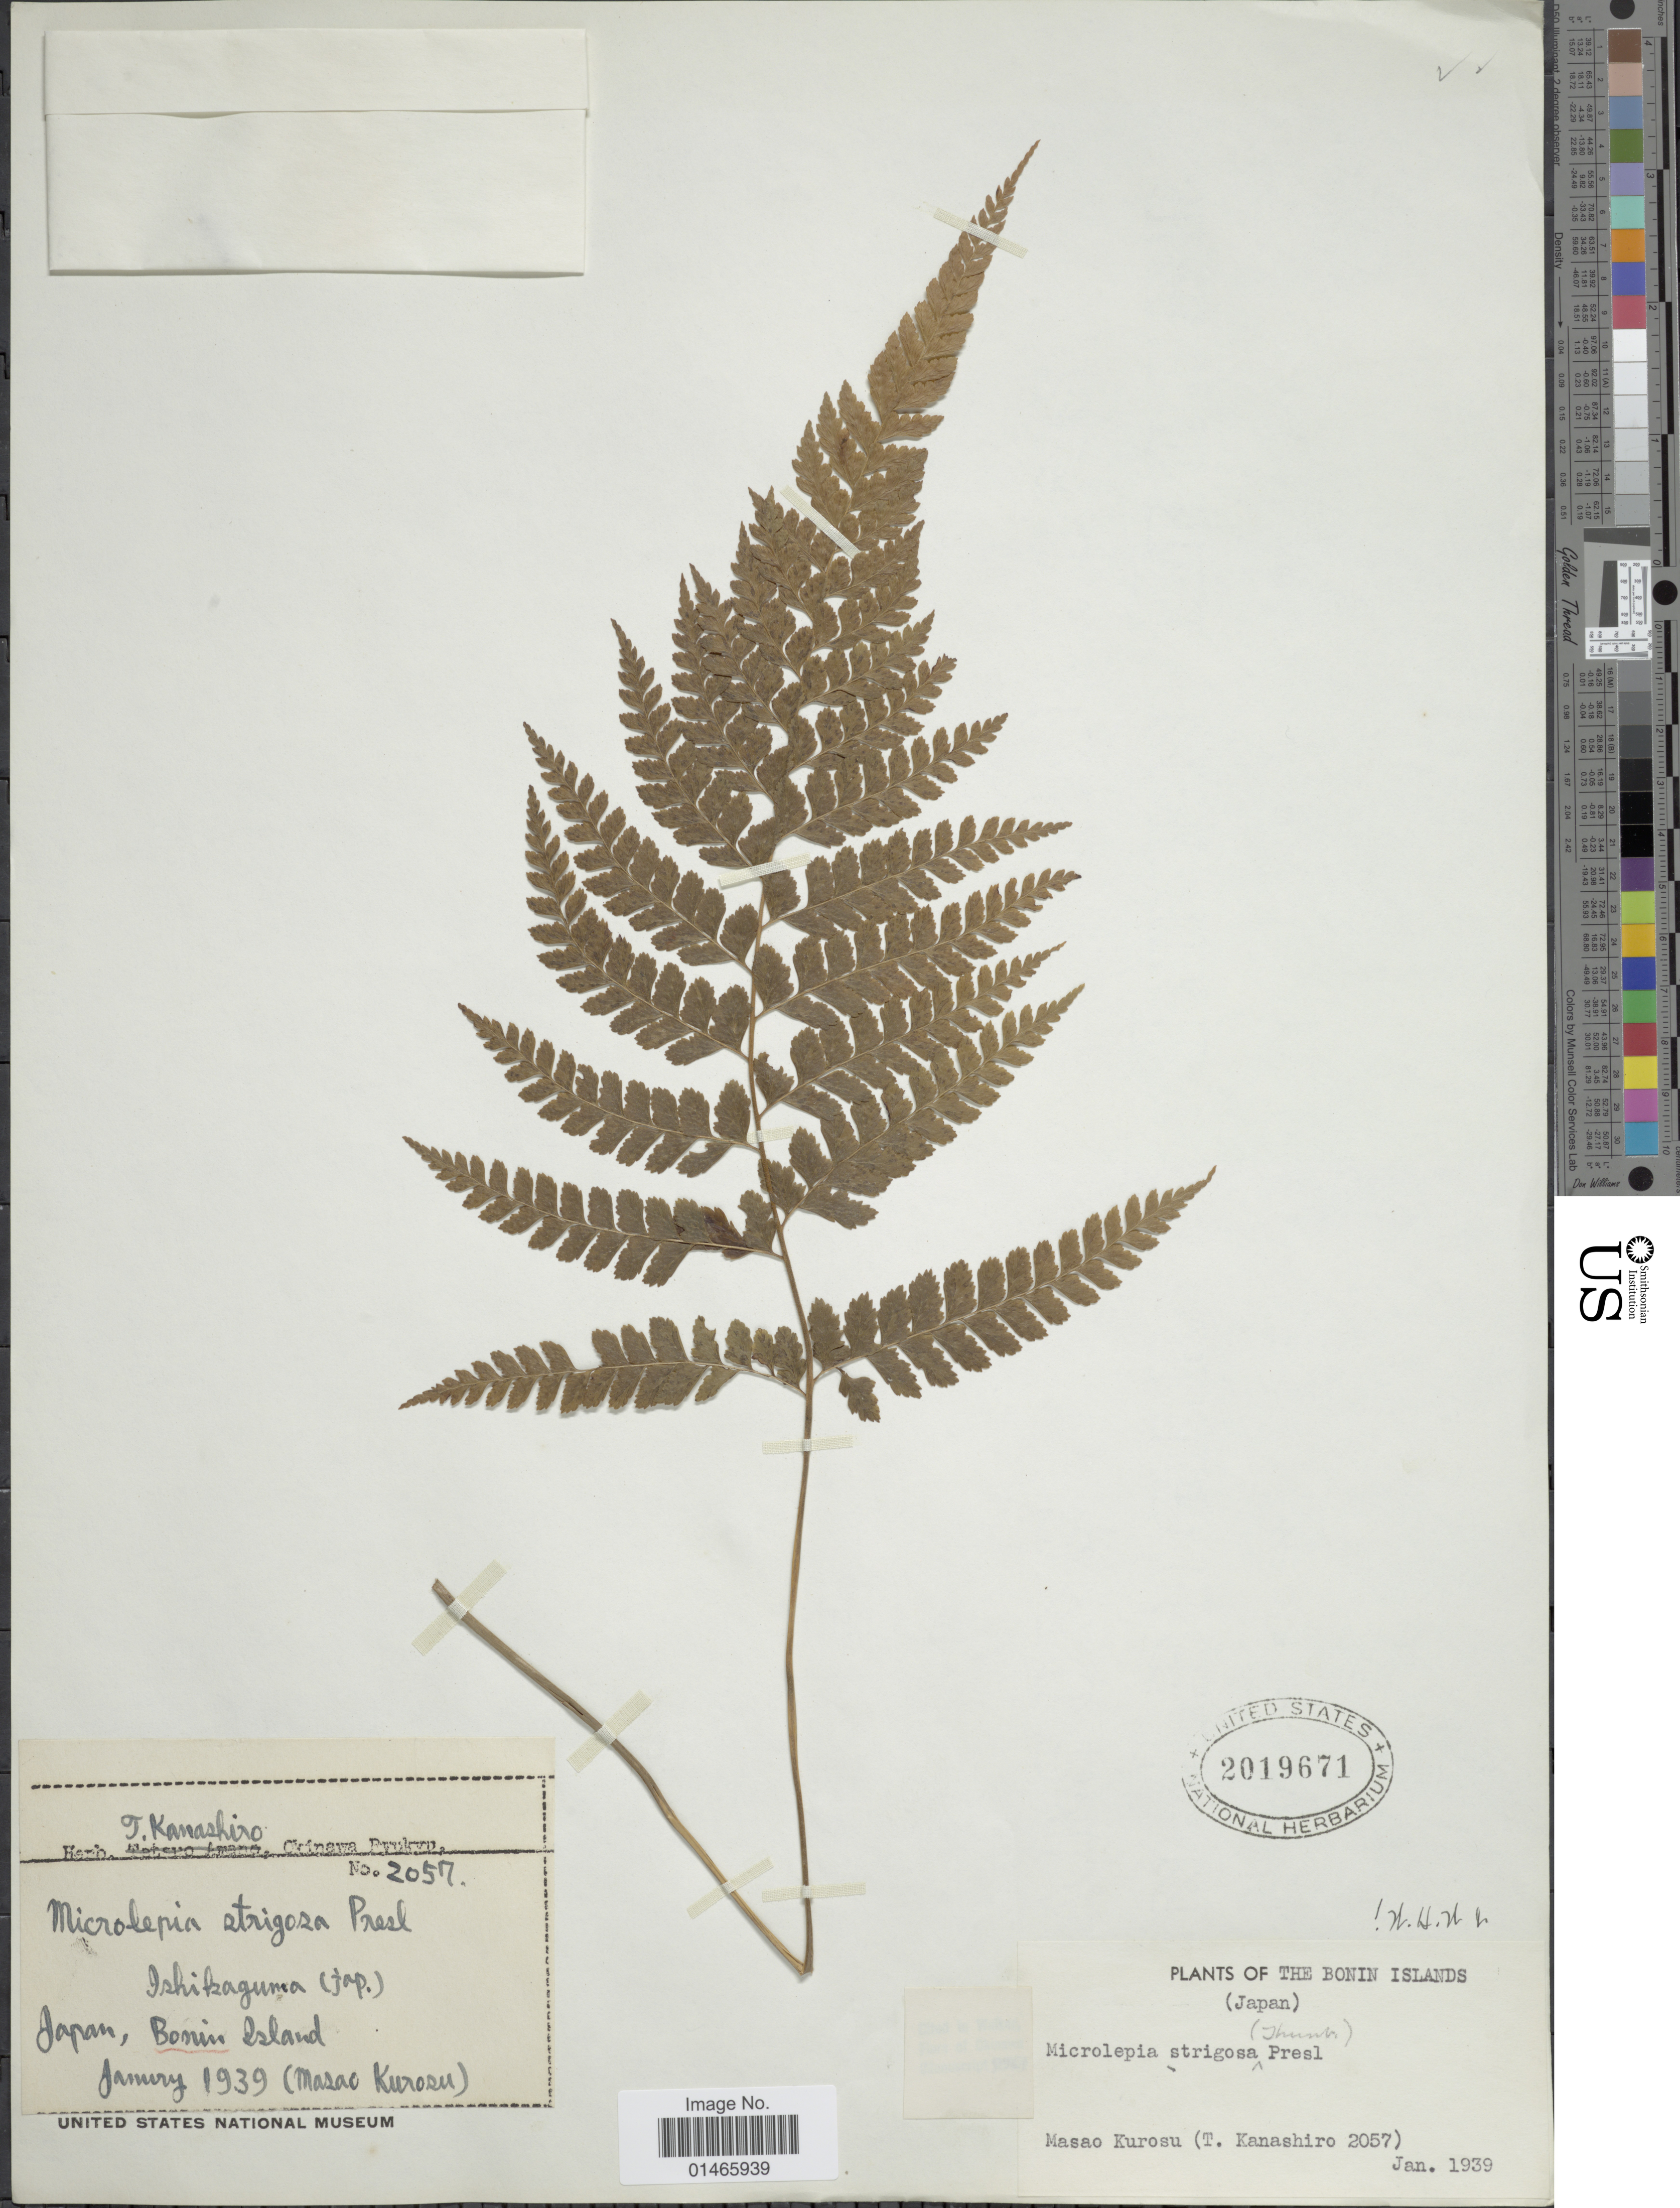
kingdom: Plantae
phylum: Tracheophyta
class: Polypodiopsida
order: Polypodiales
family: Dennstaedtiaceae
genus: Microlepia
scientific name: Microlepia strigosa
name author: (Thunb.) J. Presl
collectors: T. Kanashiro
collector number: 2057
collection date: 1939-01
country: Japan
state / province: Tokyo, Federal City of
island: Bonin Islands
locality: The Bonin Island, Ishikaguma, Masao Kurosu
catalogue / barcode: US 2019671